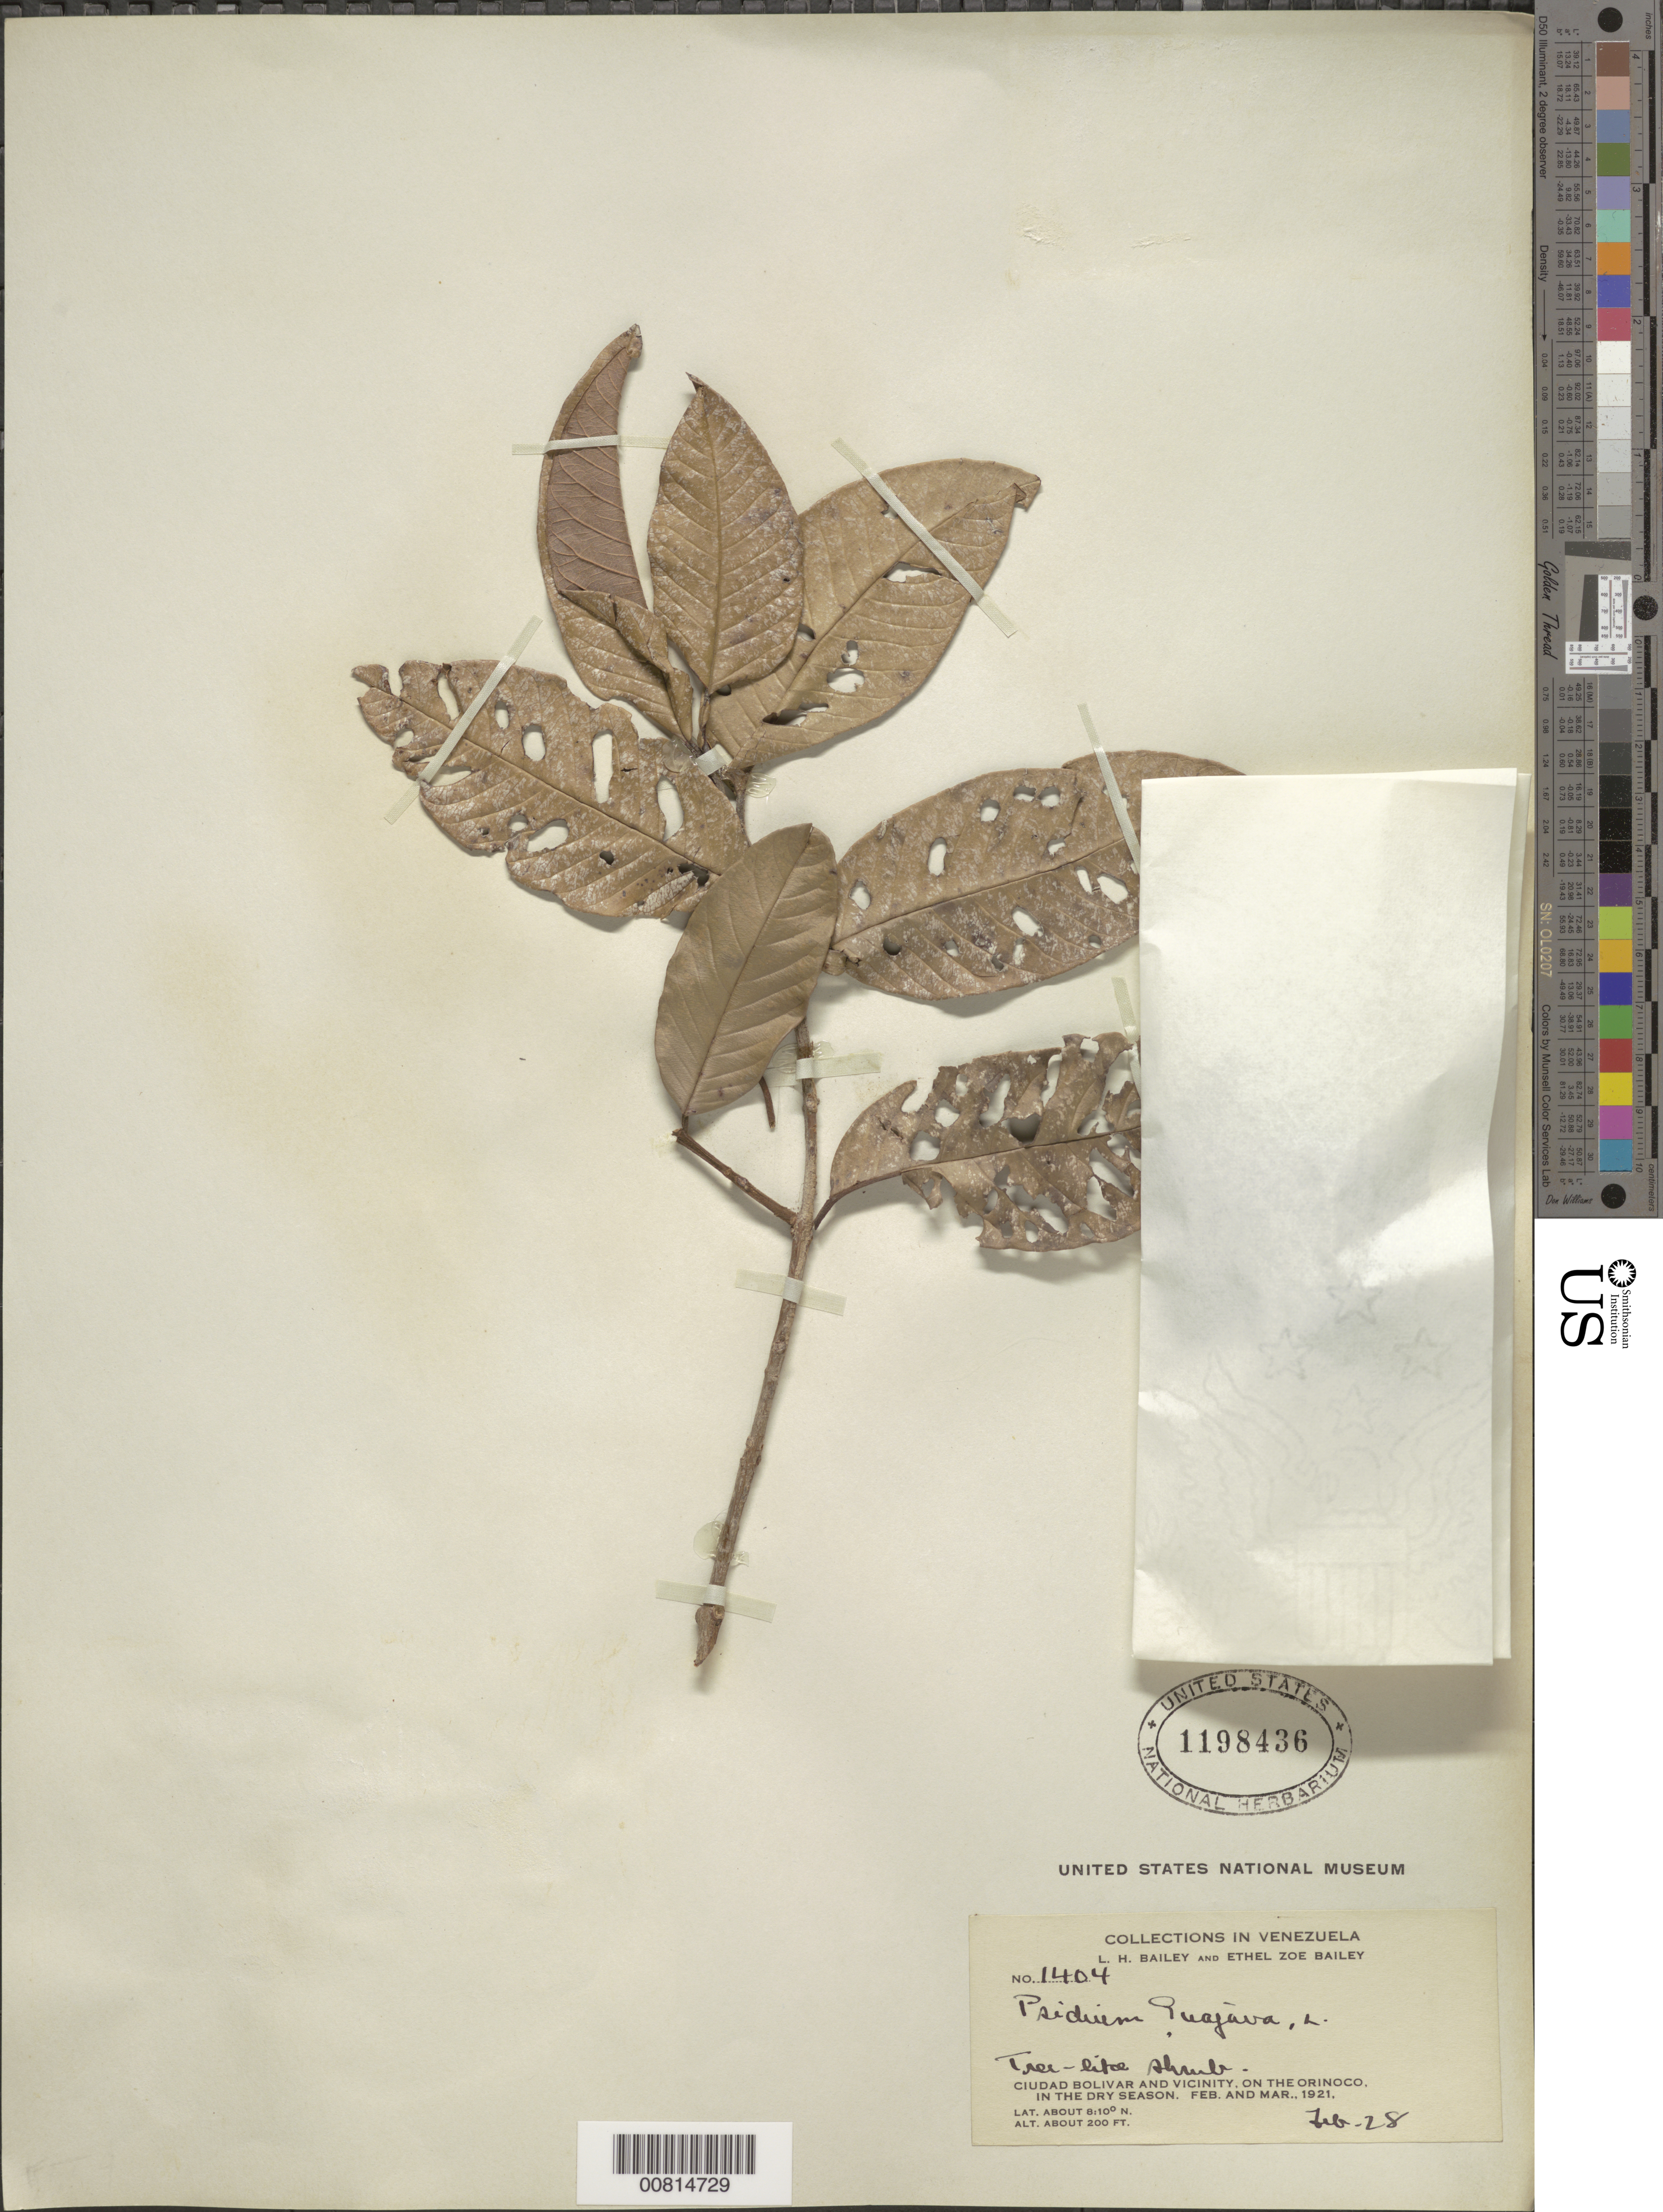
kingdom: Plantae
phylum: Tracheophyta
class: Magnoliopsida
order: Myrtales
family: Myrtaceae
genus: Psidium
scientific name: Psidium guajava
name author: L.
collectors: L. H. Bailey & E. Z. Bailey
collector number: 1404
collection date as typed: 28-Feb-21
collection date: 1921-02-28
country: Venezuela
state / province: Bolívar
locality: Ciudad Bolívar and vicinity, Orinoco R.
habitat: Dry season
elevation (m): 61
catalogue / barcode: US 1198436